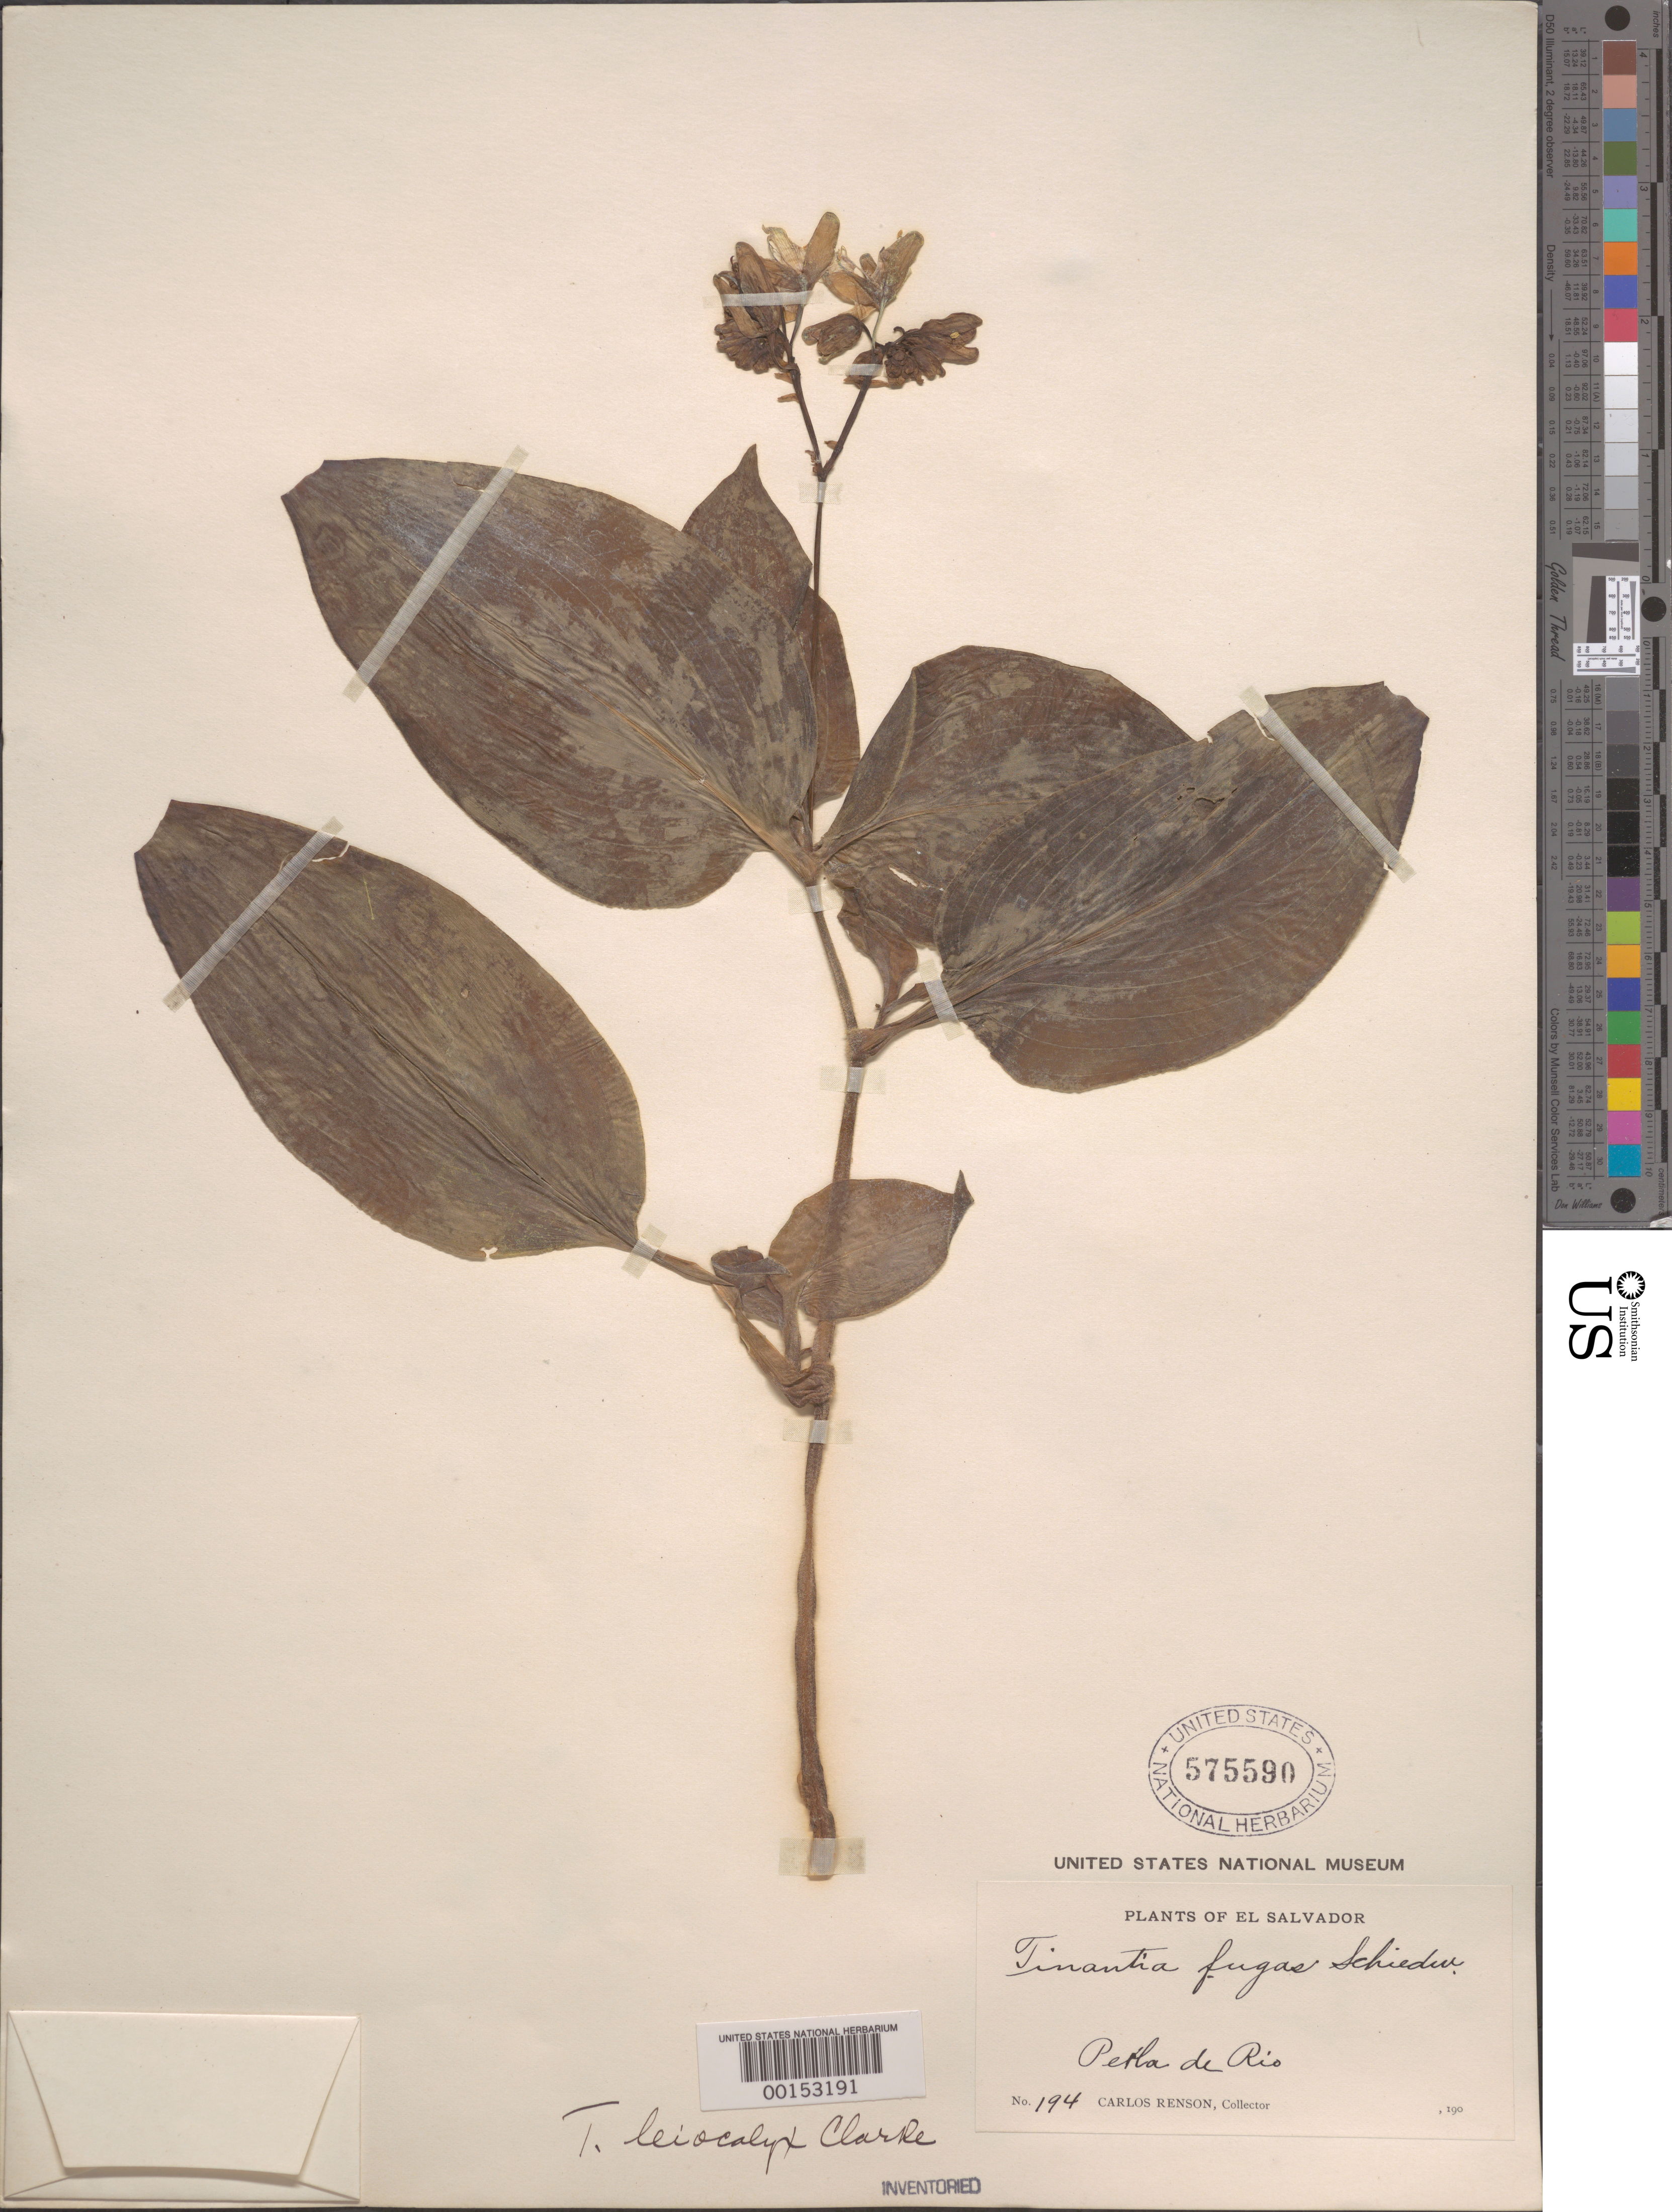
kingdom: Plantae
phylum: Tracheophyta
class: Liliopsida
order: Commelinales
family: Commelinaceae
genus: Tinantia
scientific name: Tinantia leiocalyx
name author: C.B. Clarke in Donn. Sm.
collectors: C. Renson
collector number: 194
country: El Salvador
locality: Perla de rio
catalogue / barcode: US 575590